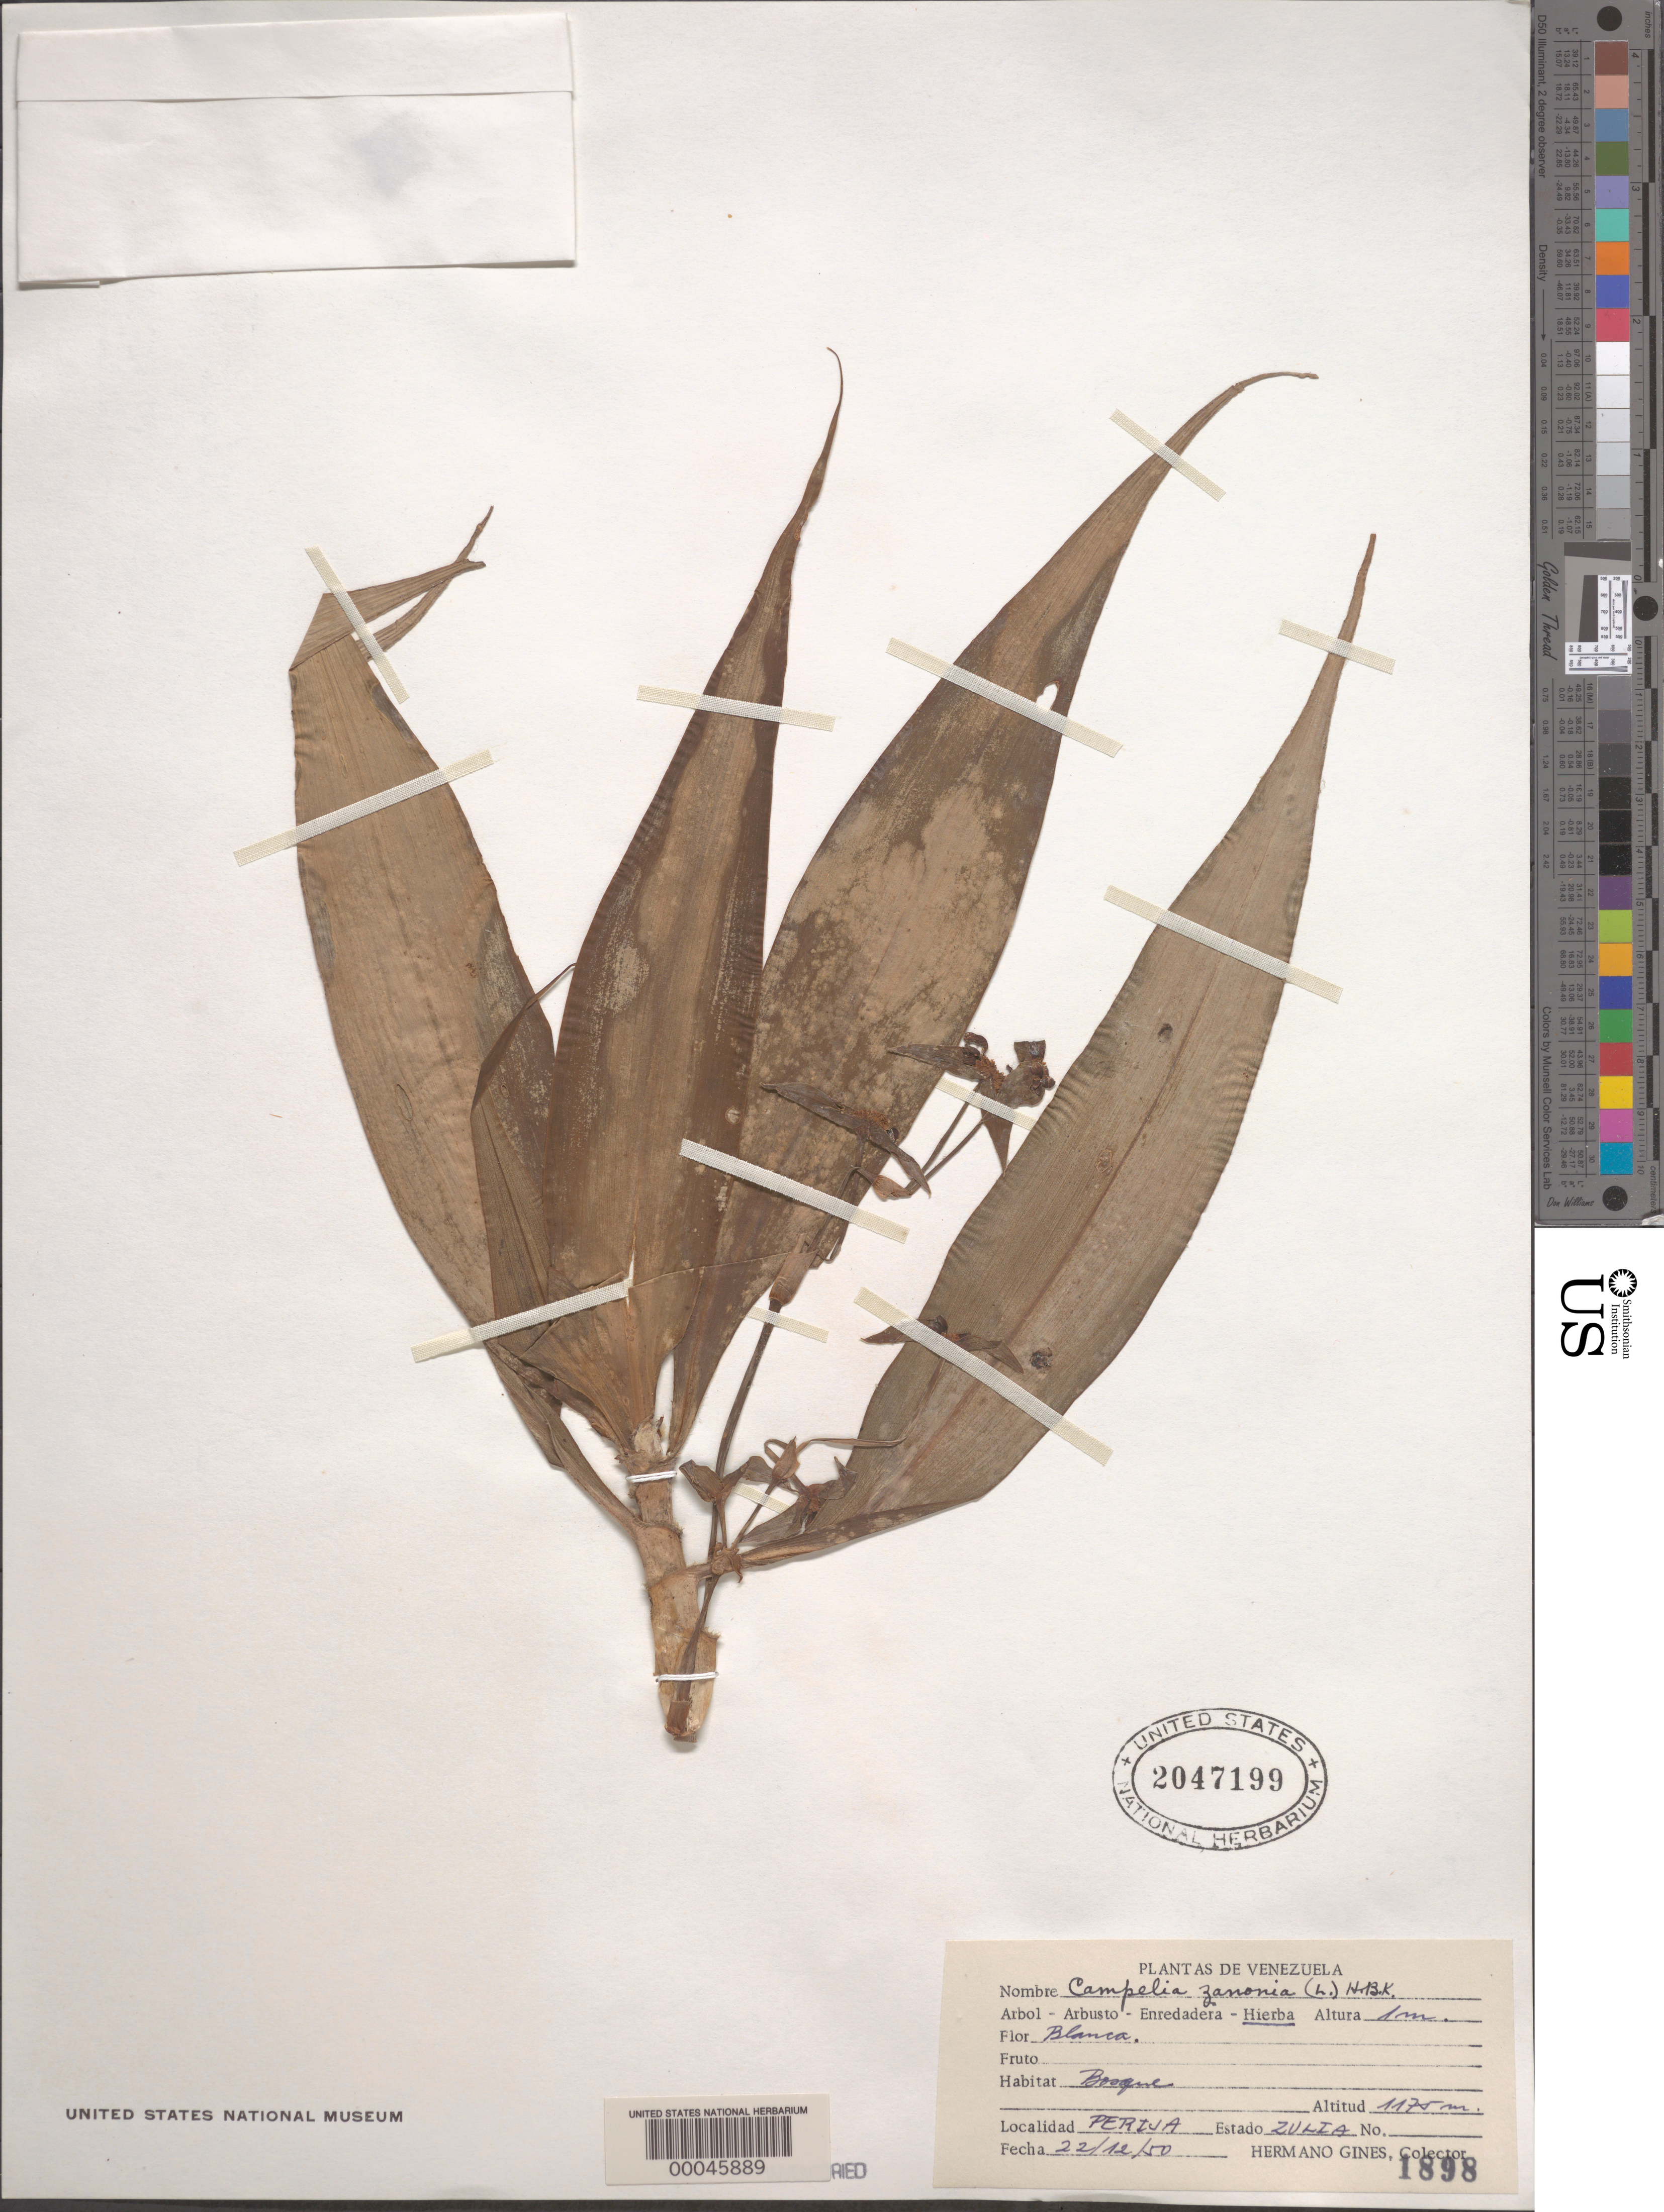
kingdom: Plantae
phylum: Tracheophyta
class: Liliopsida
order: Commelinales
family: Commelinaceae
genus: Tradescantia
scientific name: Tradescantia zanonia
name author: (L.) Sw.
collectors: Bro. Gines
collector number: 1898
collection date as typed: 22 Dec 1950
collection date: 1950-12-22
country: Venezuela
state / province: Zulia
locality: Perija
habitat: Forest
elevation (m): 1175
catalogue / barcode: US 2047199